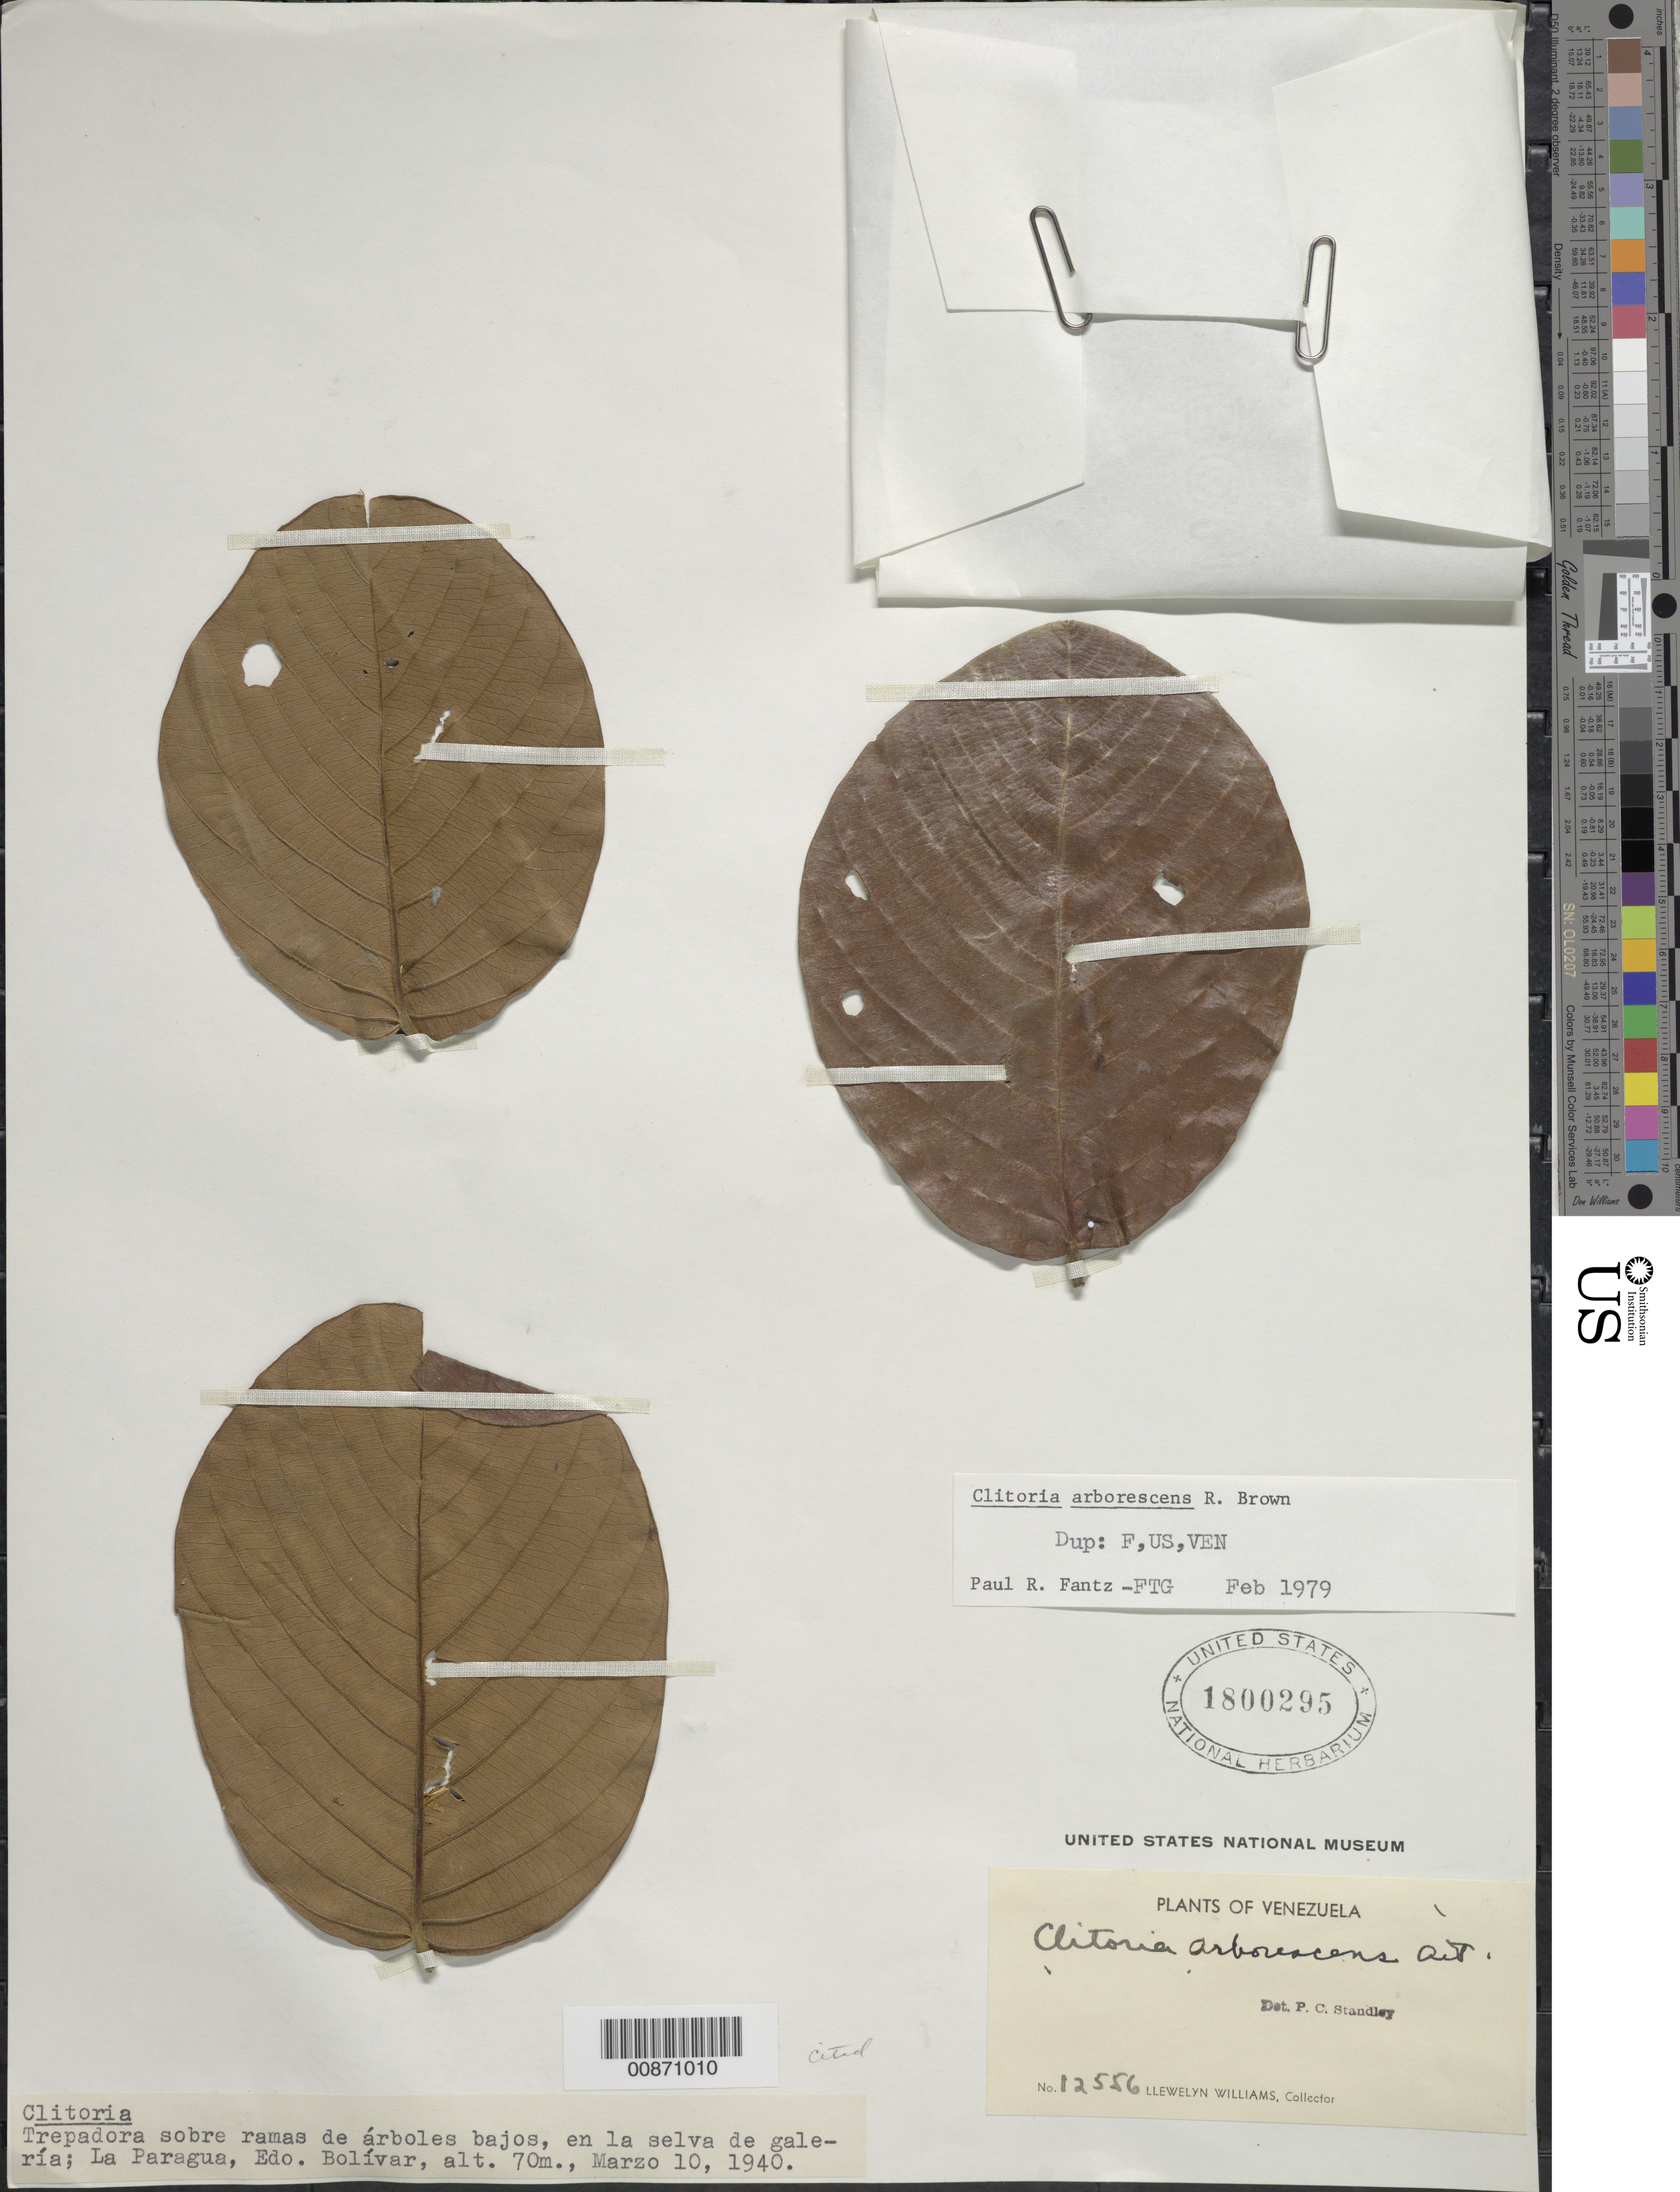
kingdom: Plantae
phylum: Tracheophyta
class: Magnoliopsida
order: Fabales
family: Fabaceae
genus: Clitoria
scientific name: Clitoria arborescens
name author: R. Br.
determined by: Fantz, P. R., (FLAS), University of Florida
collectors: Ll. Williams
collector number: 12556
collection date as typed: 10-Mar-40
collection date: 1940-03-10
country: Venezuela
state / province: Bolívar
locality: La Paragua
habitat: Selva de galeria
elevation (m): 70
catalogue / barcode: US 1800295